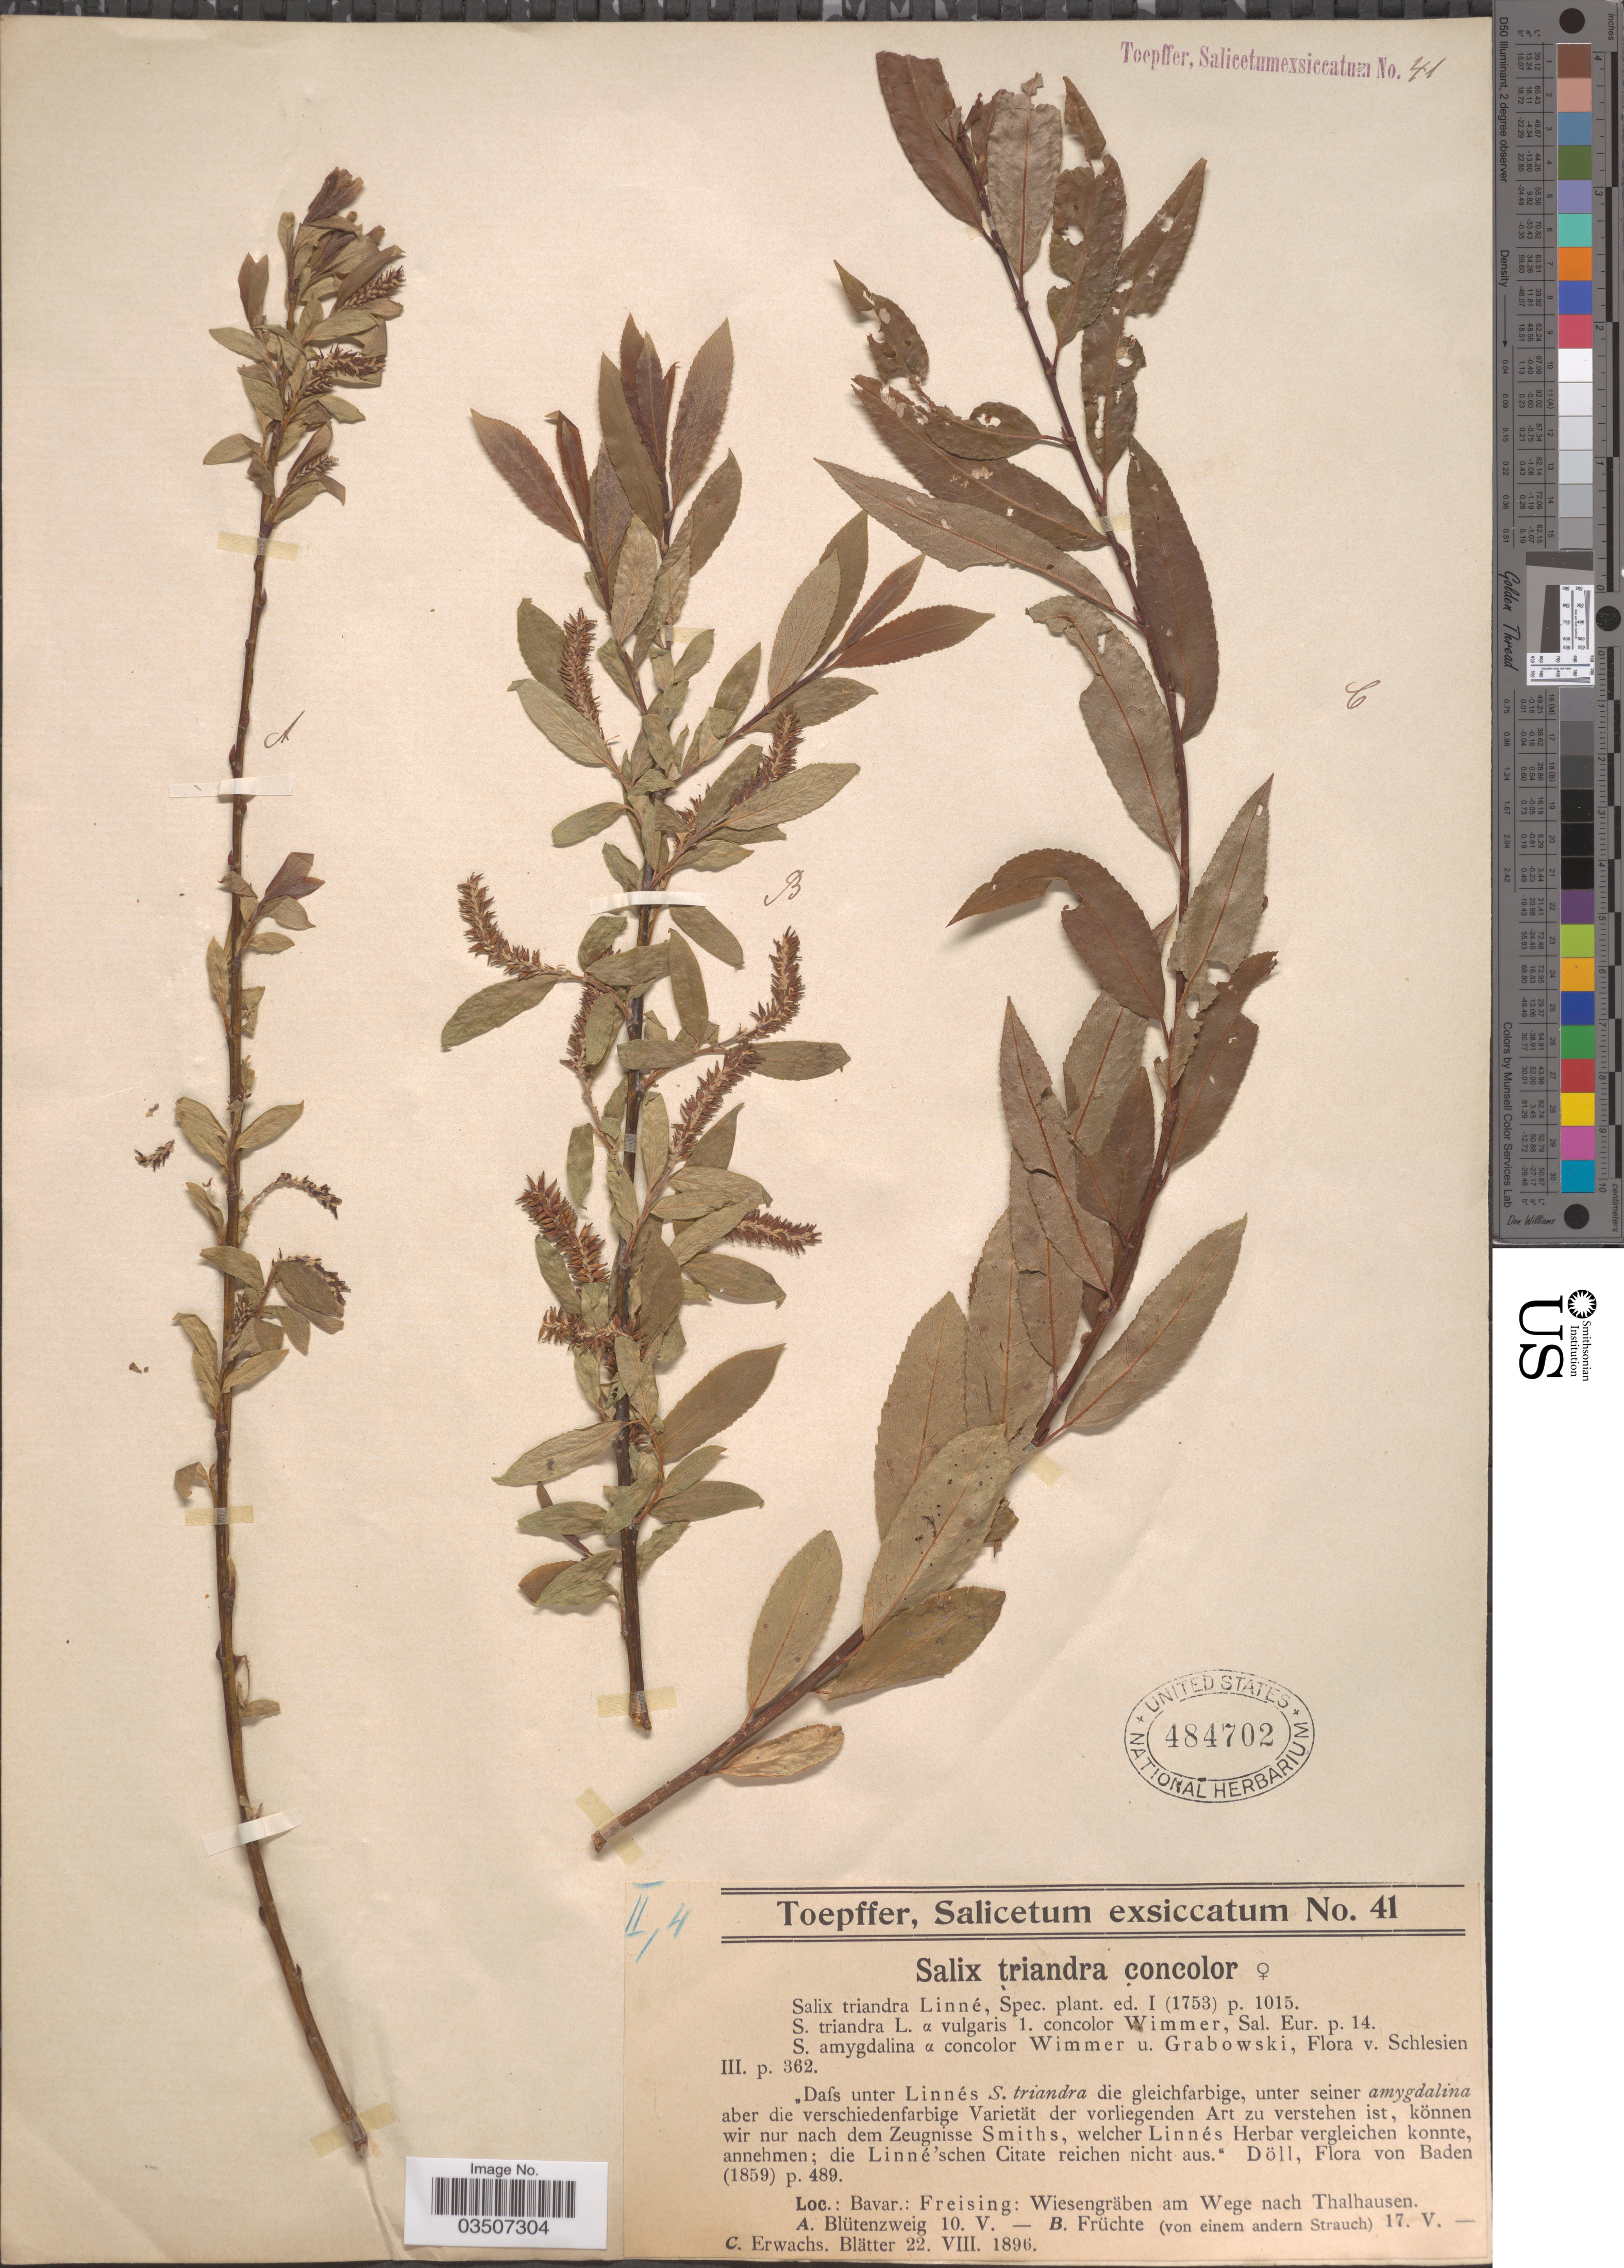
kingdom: Plantae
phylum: Tracheophyta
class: Magnoliopsida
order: Malpighiales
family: Salicaceae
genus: Salix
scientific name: Salix triandra var. concolor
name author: Koch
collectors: A. Toepffer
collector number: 41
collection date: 1896-05-10/1896-08-22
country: Germany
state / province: Bayern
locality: Bavar.: Freising: Wiesengräben am Wege nach Thalhausen.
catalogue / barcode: US 484702